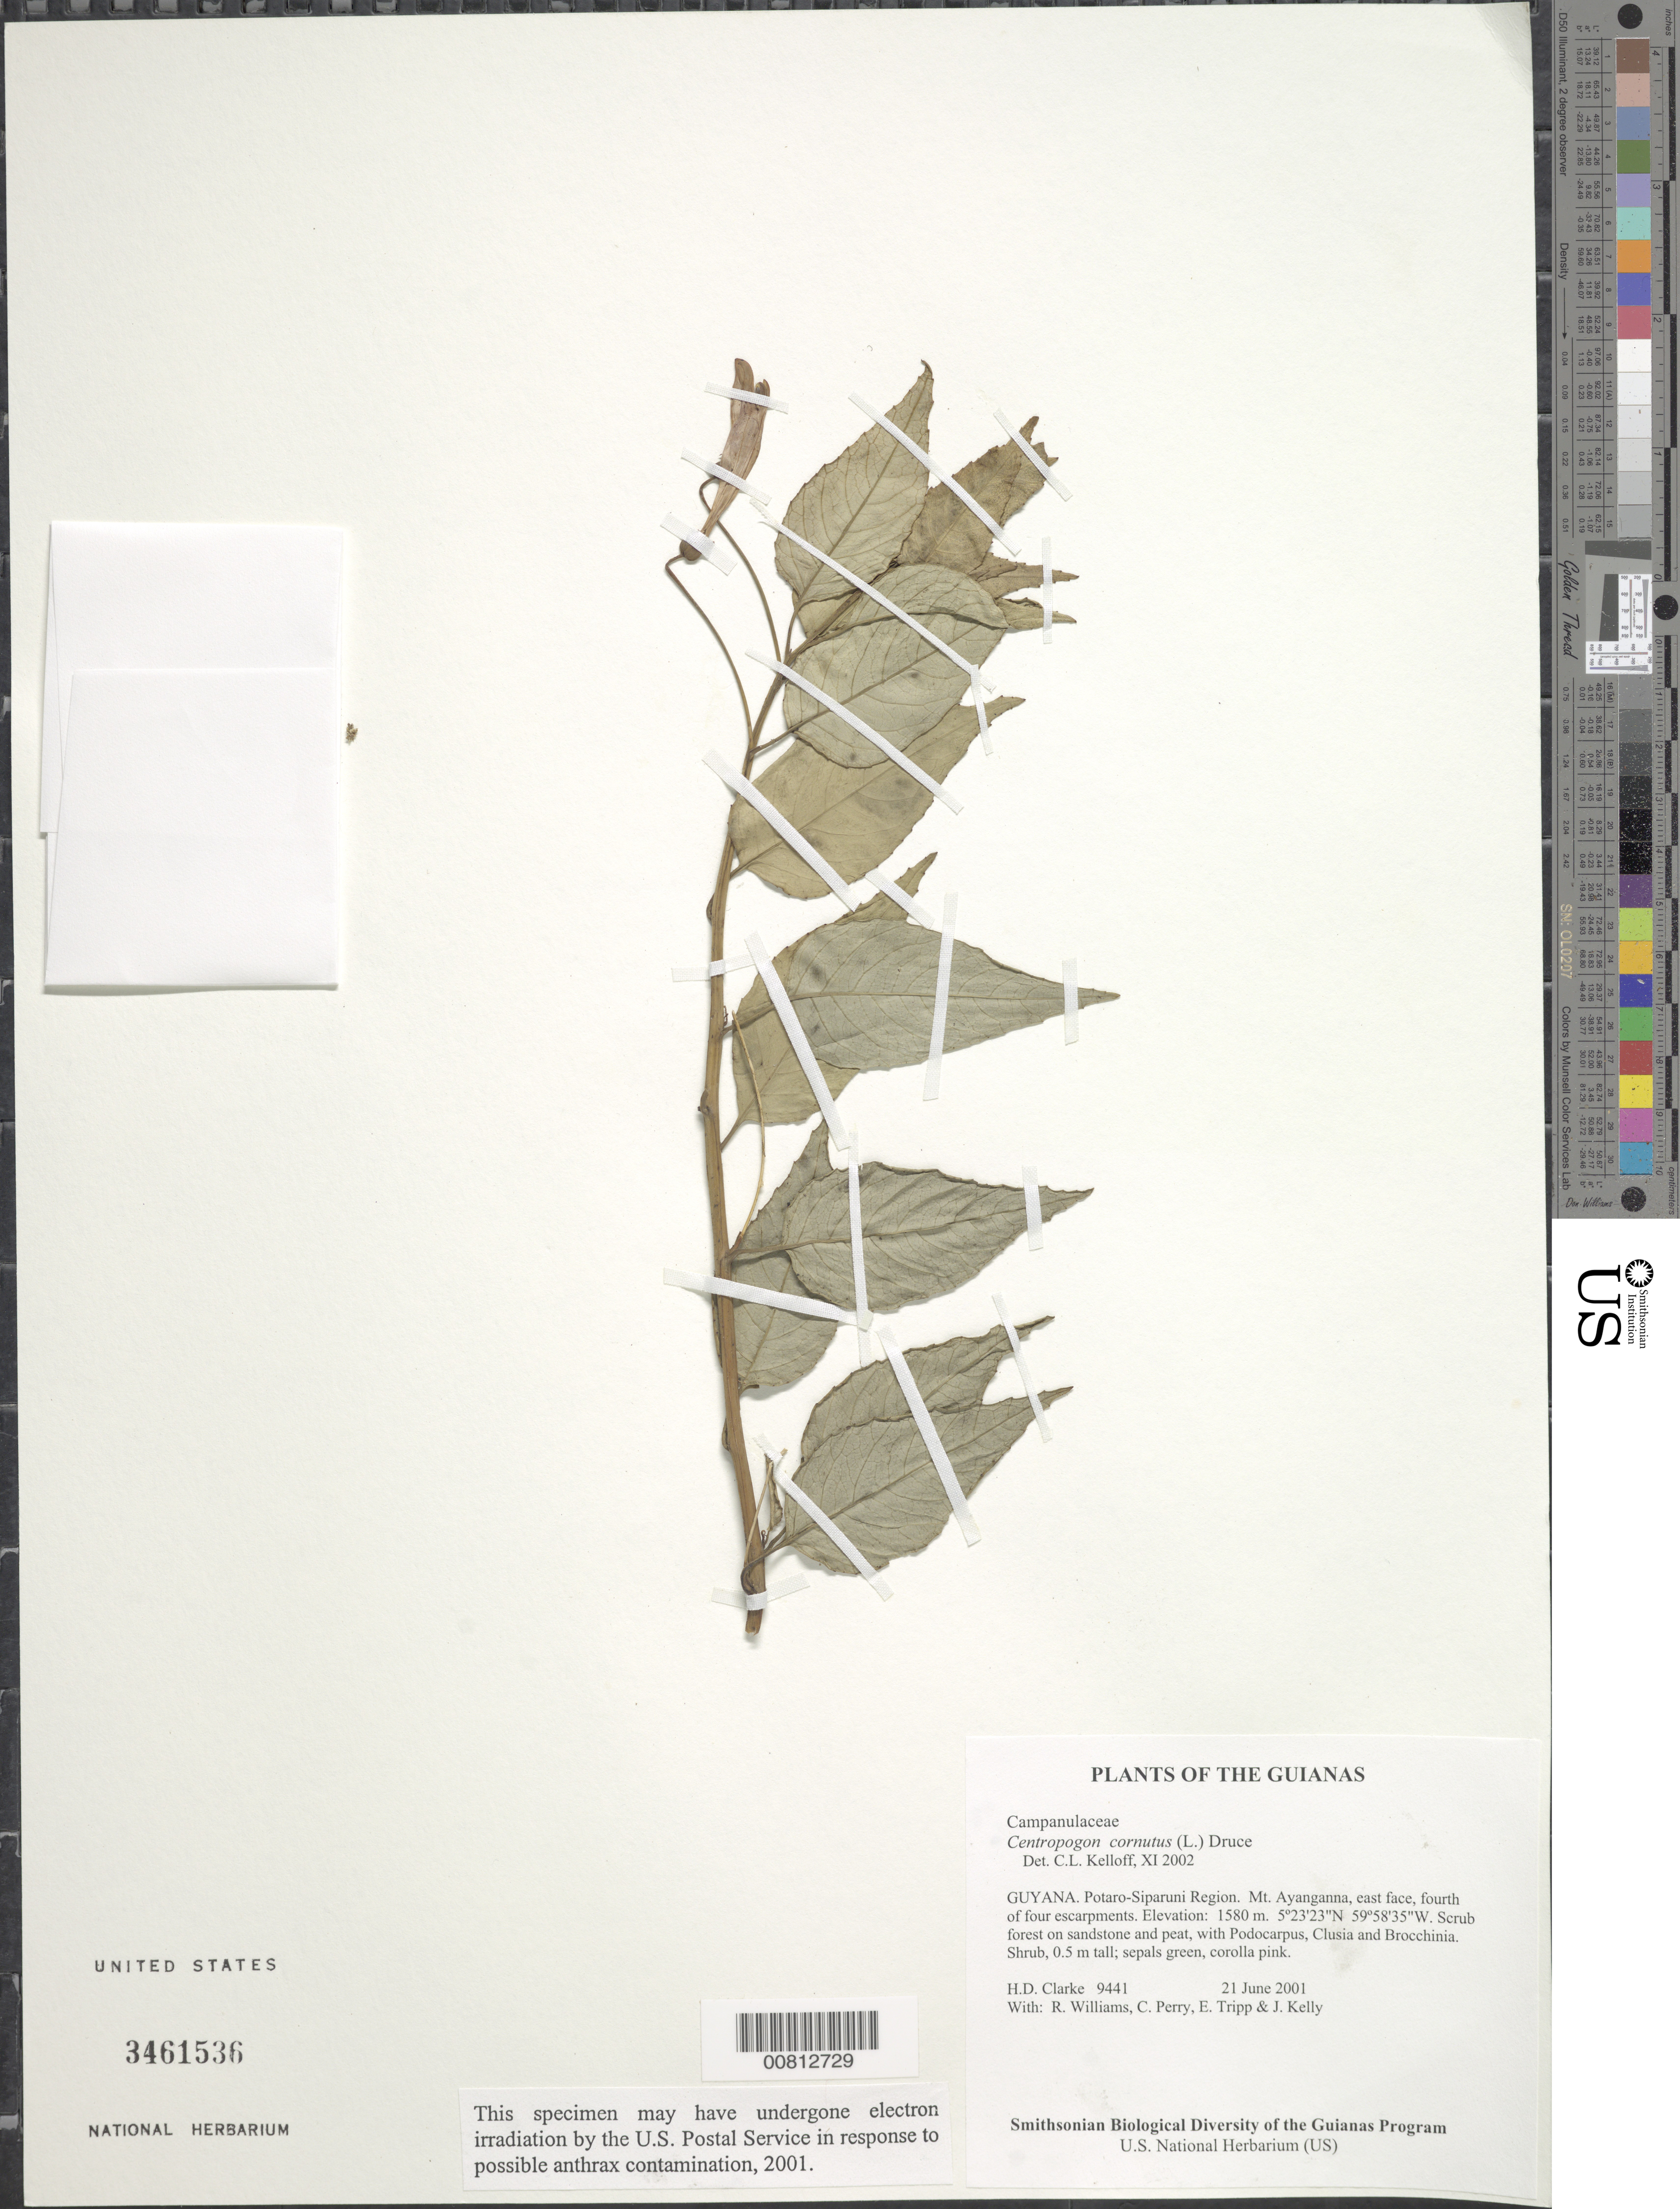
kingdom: Plantae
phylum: Tracheophyta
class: Magnoliopsida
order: Asterales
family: Campanulaceae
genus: Centropogon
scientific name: Centropogon cornutus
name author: (L.) Druce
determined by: Kelloff, Carol L., (US), Smithsonian Institution - National Museum of Natural History (UNITED STATES)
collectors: H. D. Clarke, R. Williams, C. Perry, E. Tripp & J. Kelly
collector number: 9441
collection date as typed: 21 June 2001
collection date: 2001-06-21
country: Guyana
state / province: Potaro-Siparuni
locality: Mt. Ayanganna, east face, fourth of four escarpments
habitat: Scrub forest on sandstone and peat, with Podocarpus, Clusia and Brocchinia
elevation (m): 1580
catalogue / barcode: US 3461536